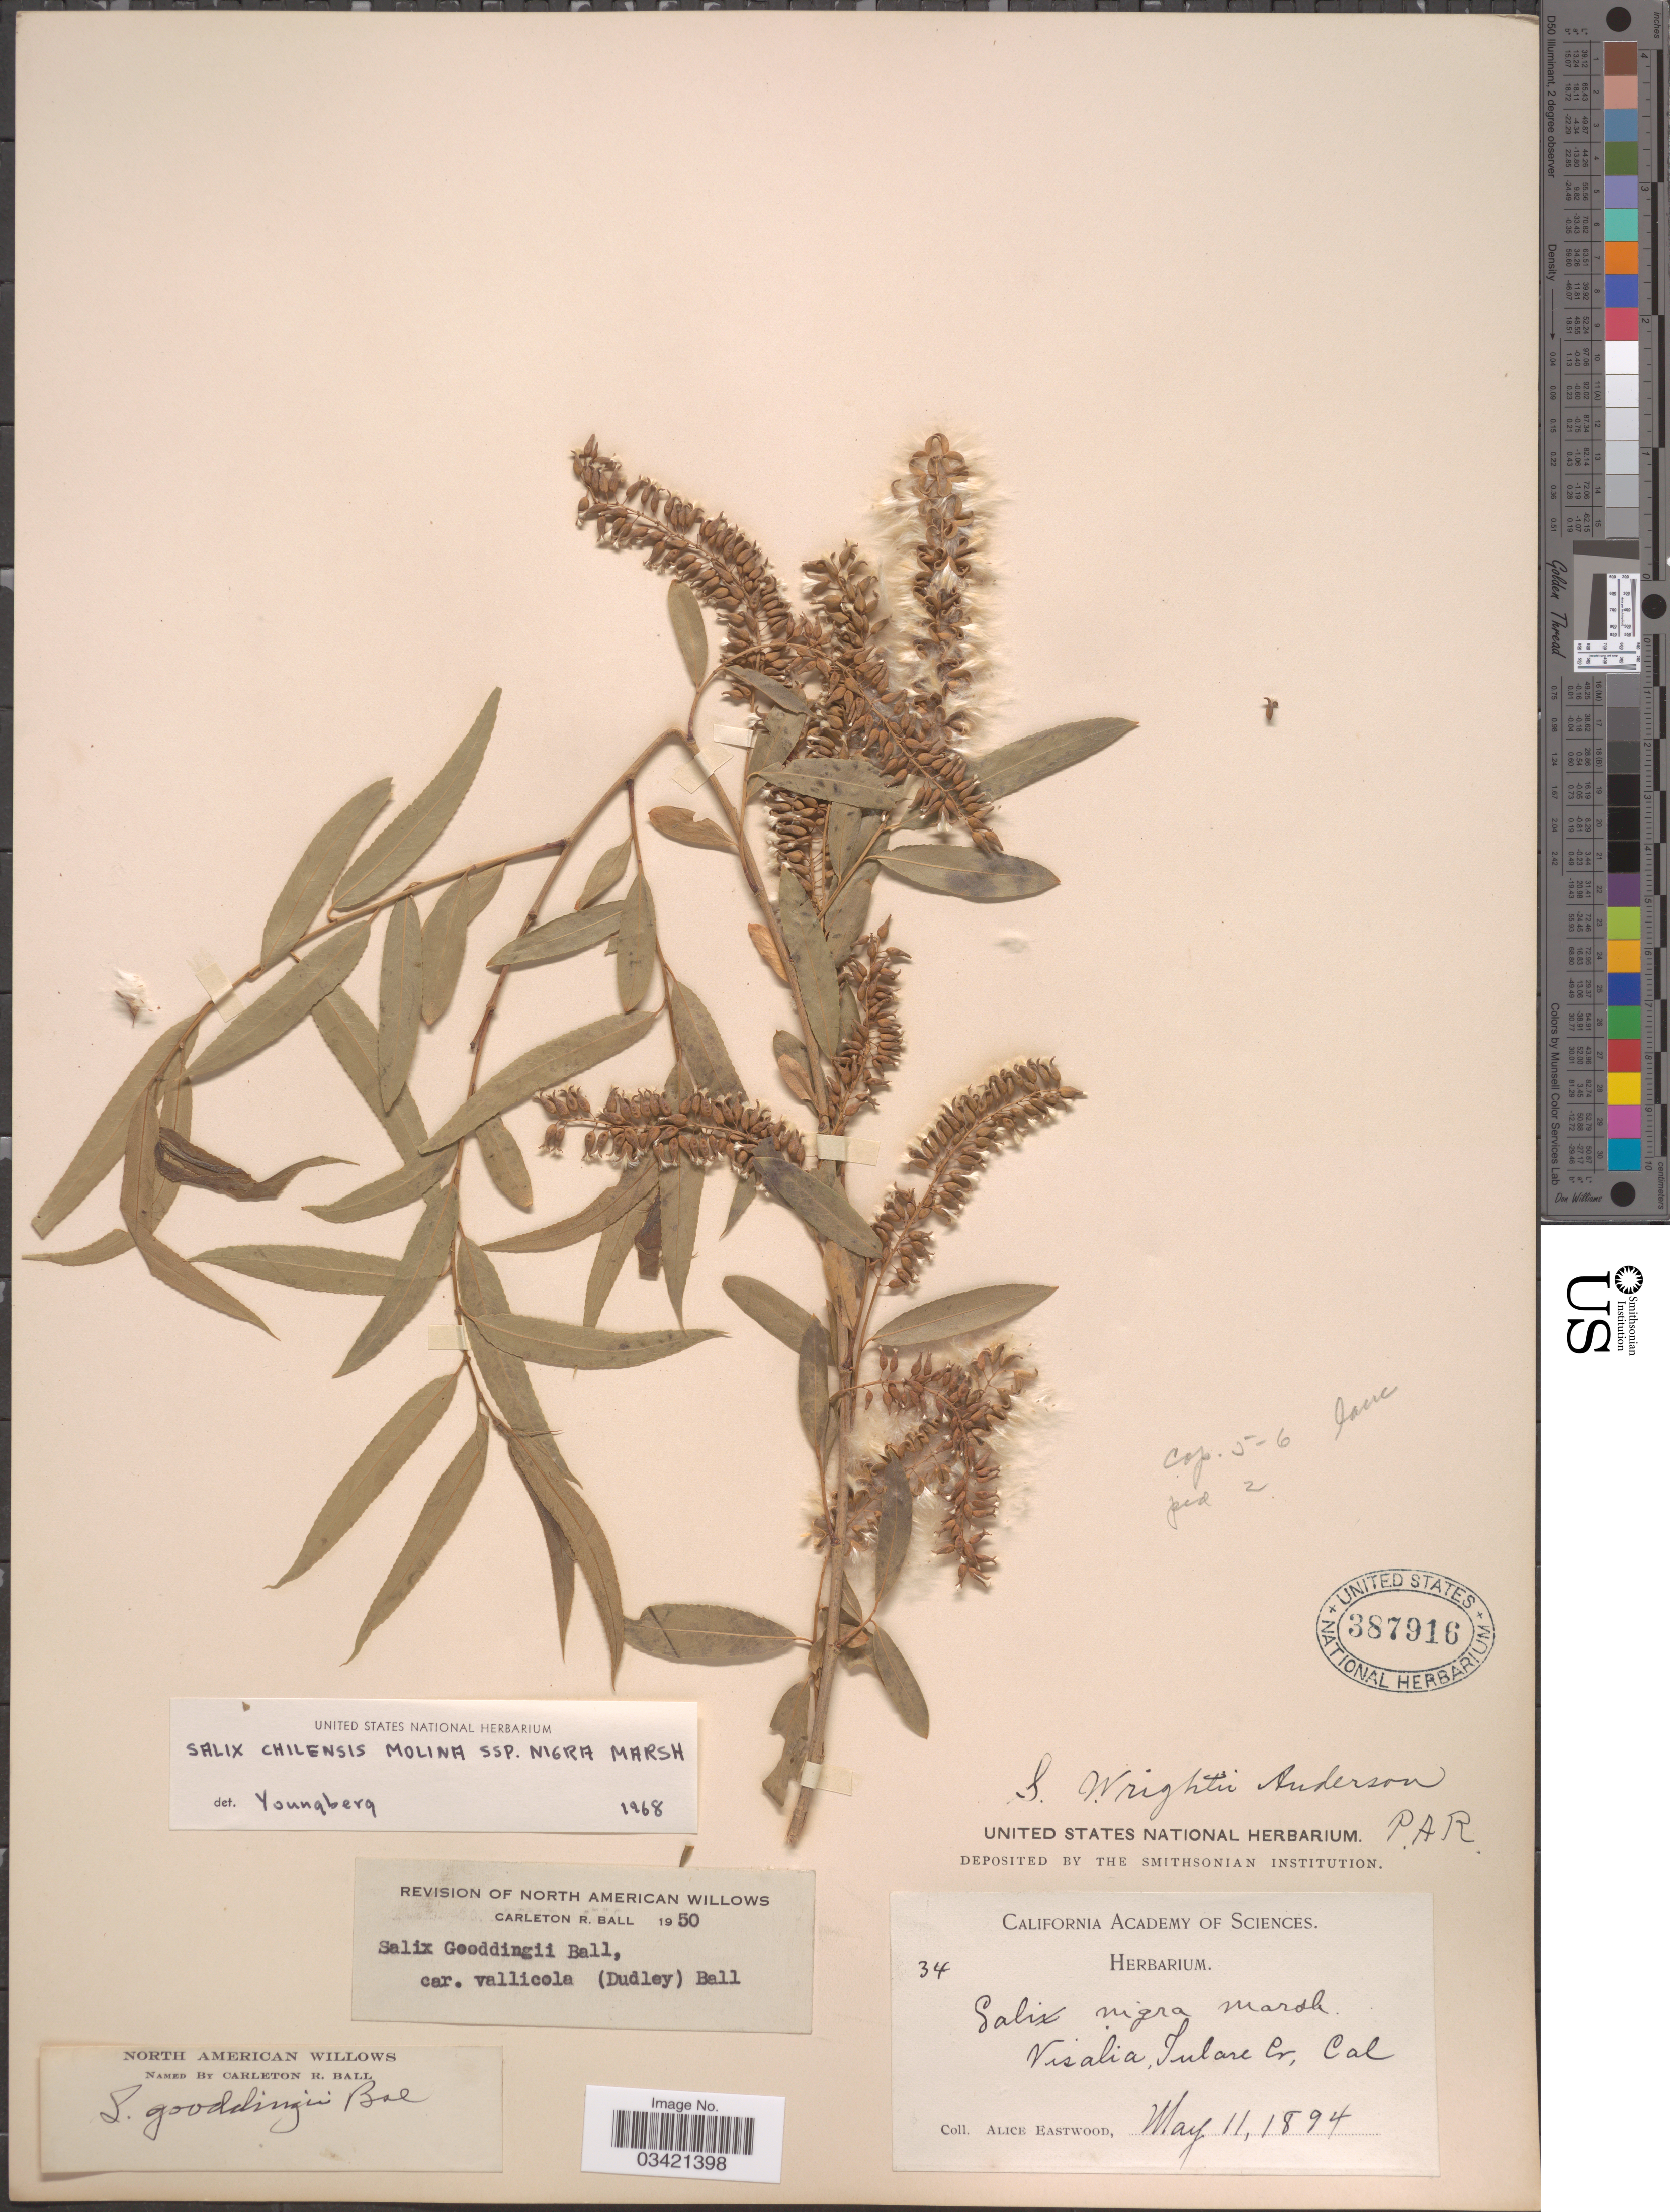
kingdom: Plantae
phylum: Tracheophyta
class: Magnoliopsida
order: Malpighiales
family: Salicaceae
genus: Salix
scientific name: Salix gooddingii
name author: C.R. Ball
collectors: A. Eastwood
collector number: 34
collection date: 1894-05-11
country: United States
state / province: California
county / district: Tulare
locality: Visalia, Tulare Co.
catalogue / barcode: US 387916